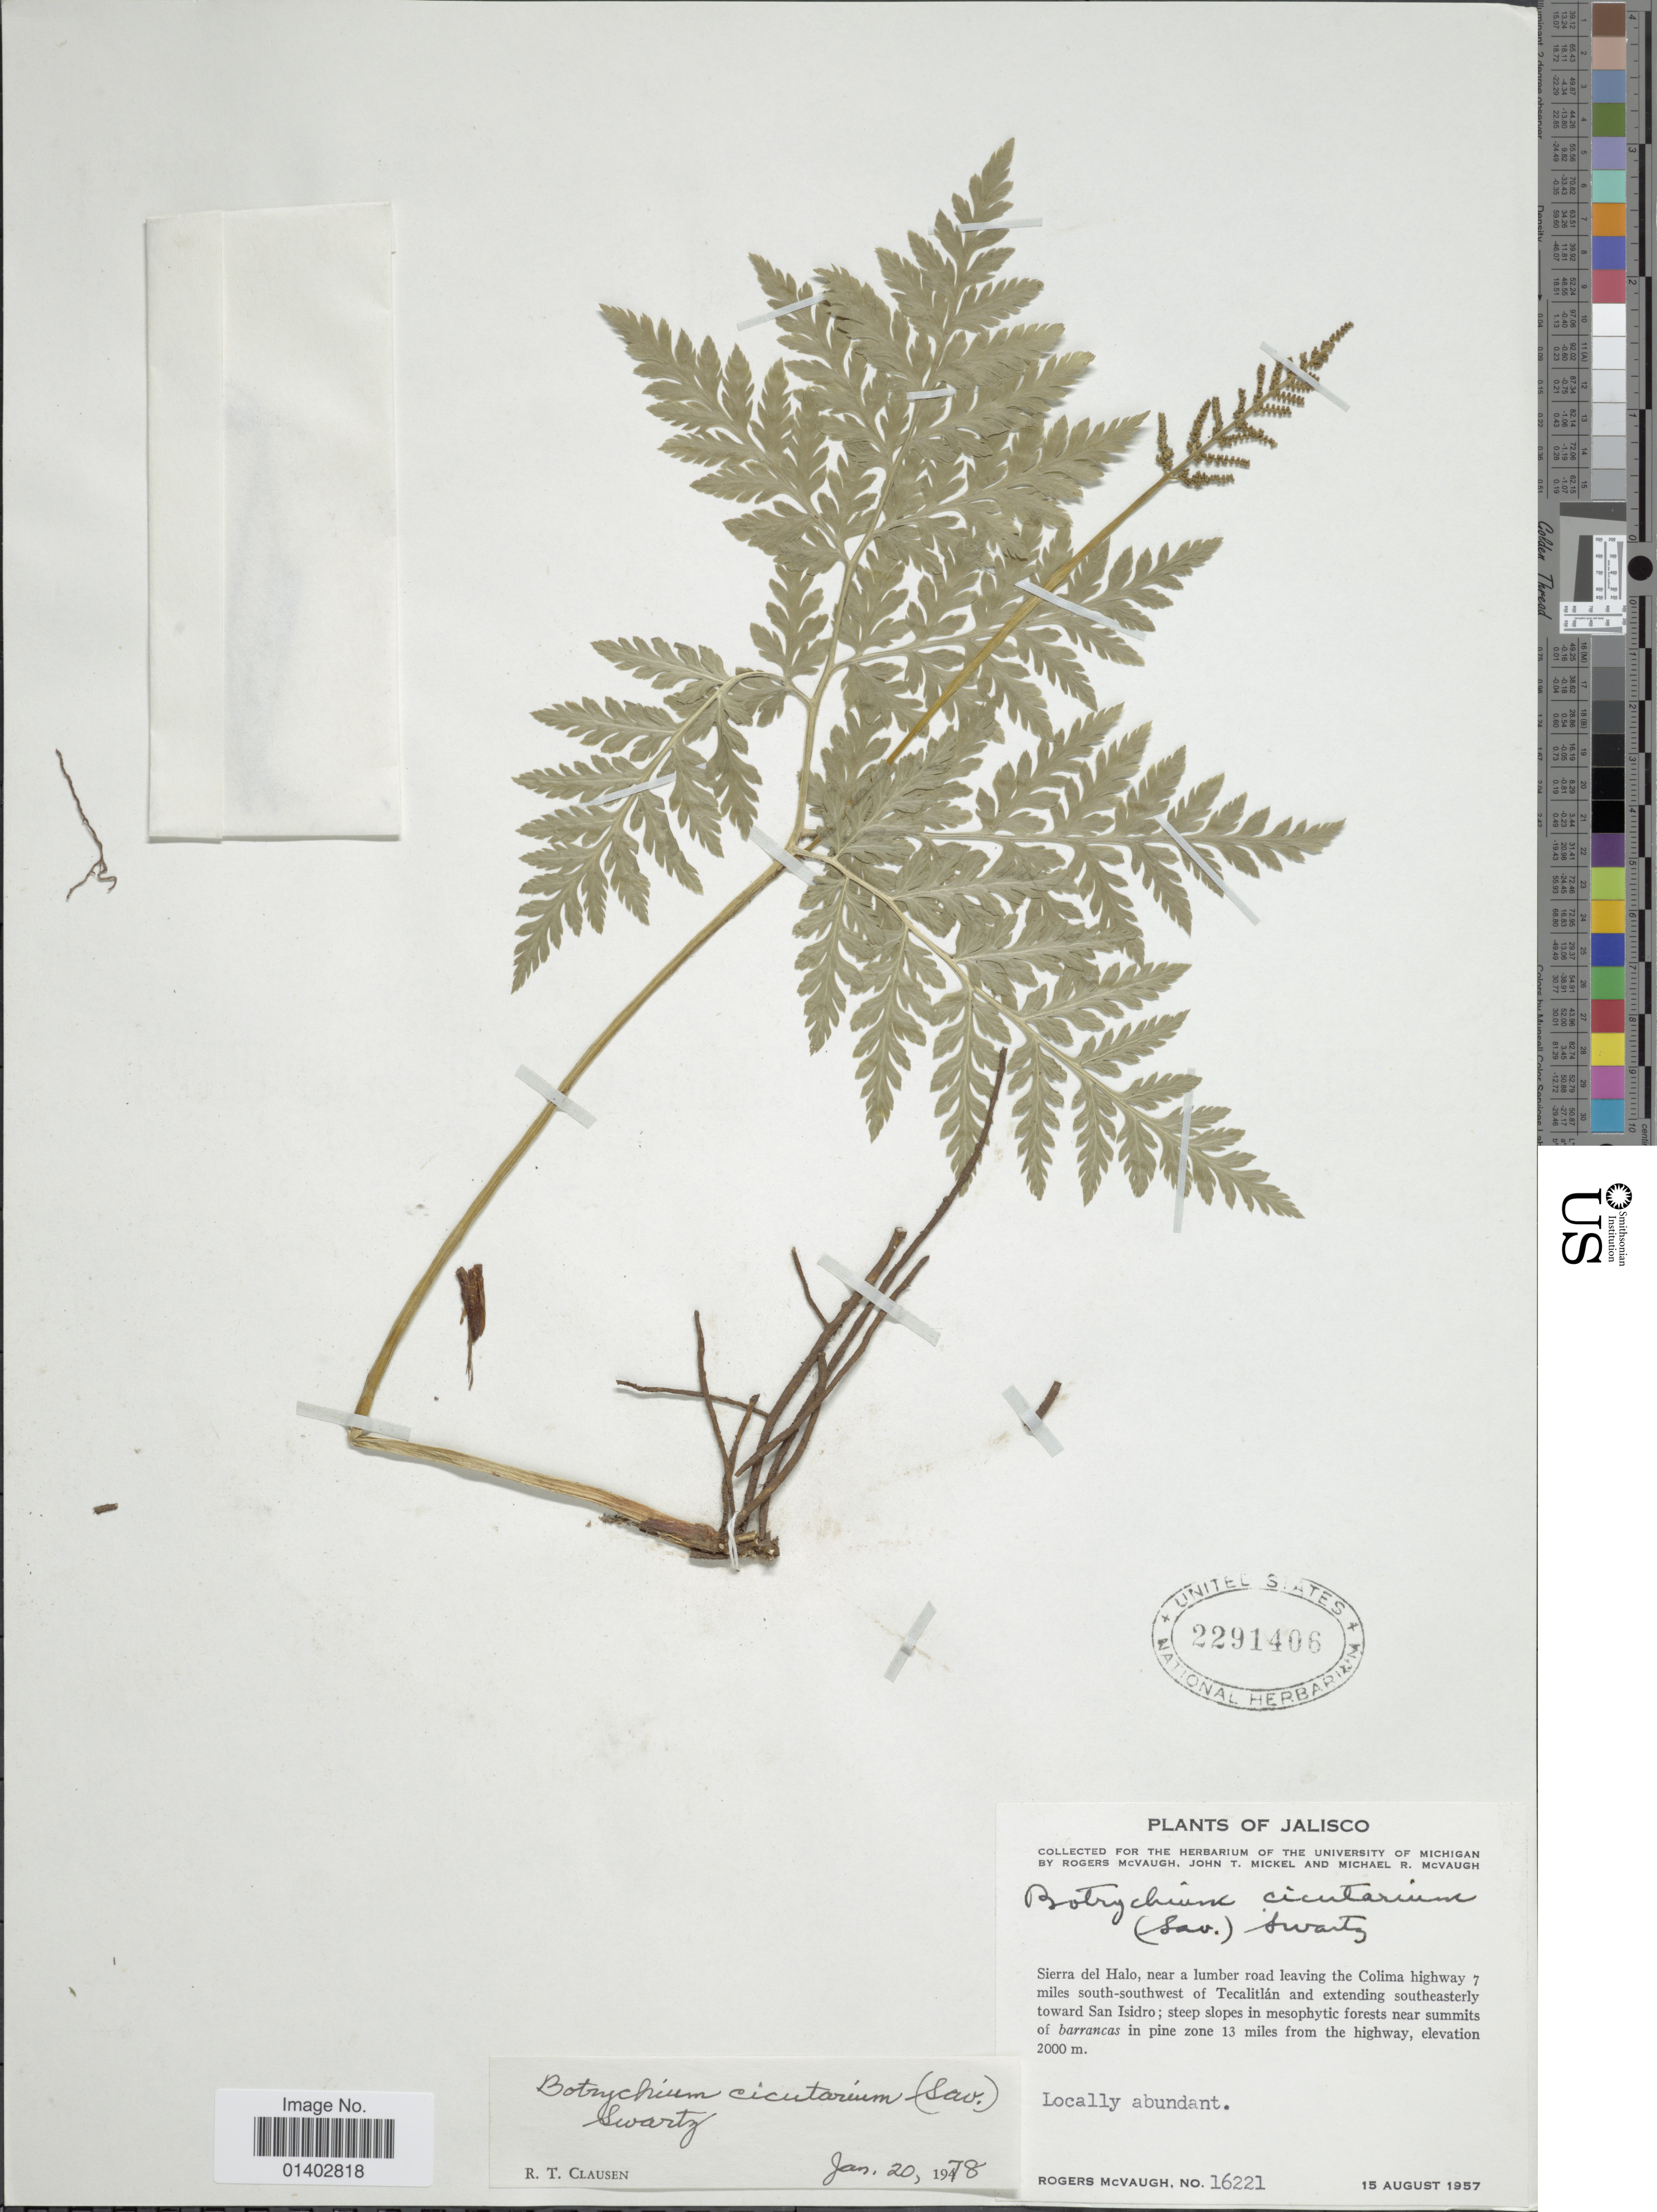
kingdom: Plantae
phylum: Tracheophyta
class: Polypodiopsida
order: Ophioglossales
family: Ophioglossaceae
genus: Botrychium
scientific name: Botrychium virginianum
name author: (L.) Sw.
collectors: R. McVaugh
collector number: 16221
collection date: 1957-08-15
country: Mexico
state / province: Jalisco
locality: Sierra del Halo, near a lumber road leaving the Colima highway 7 miles south-southwest of Tecalitlán and extending southeasterly toward San Isidro; steep slopes in mesophytic forest near summits of barrancas in pine zone 13 miles from the highway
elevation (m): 2000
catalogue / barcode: US 2291406